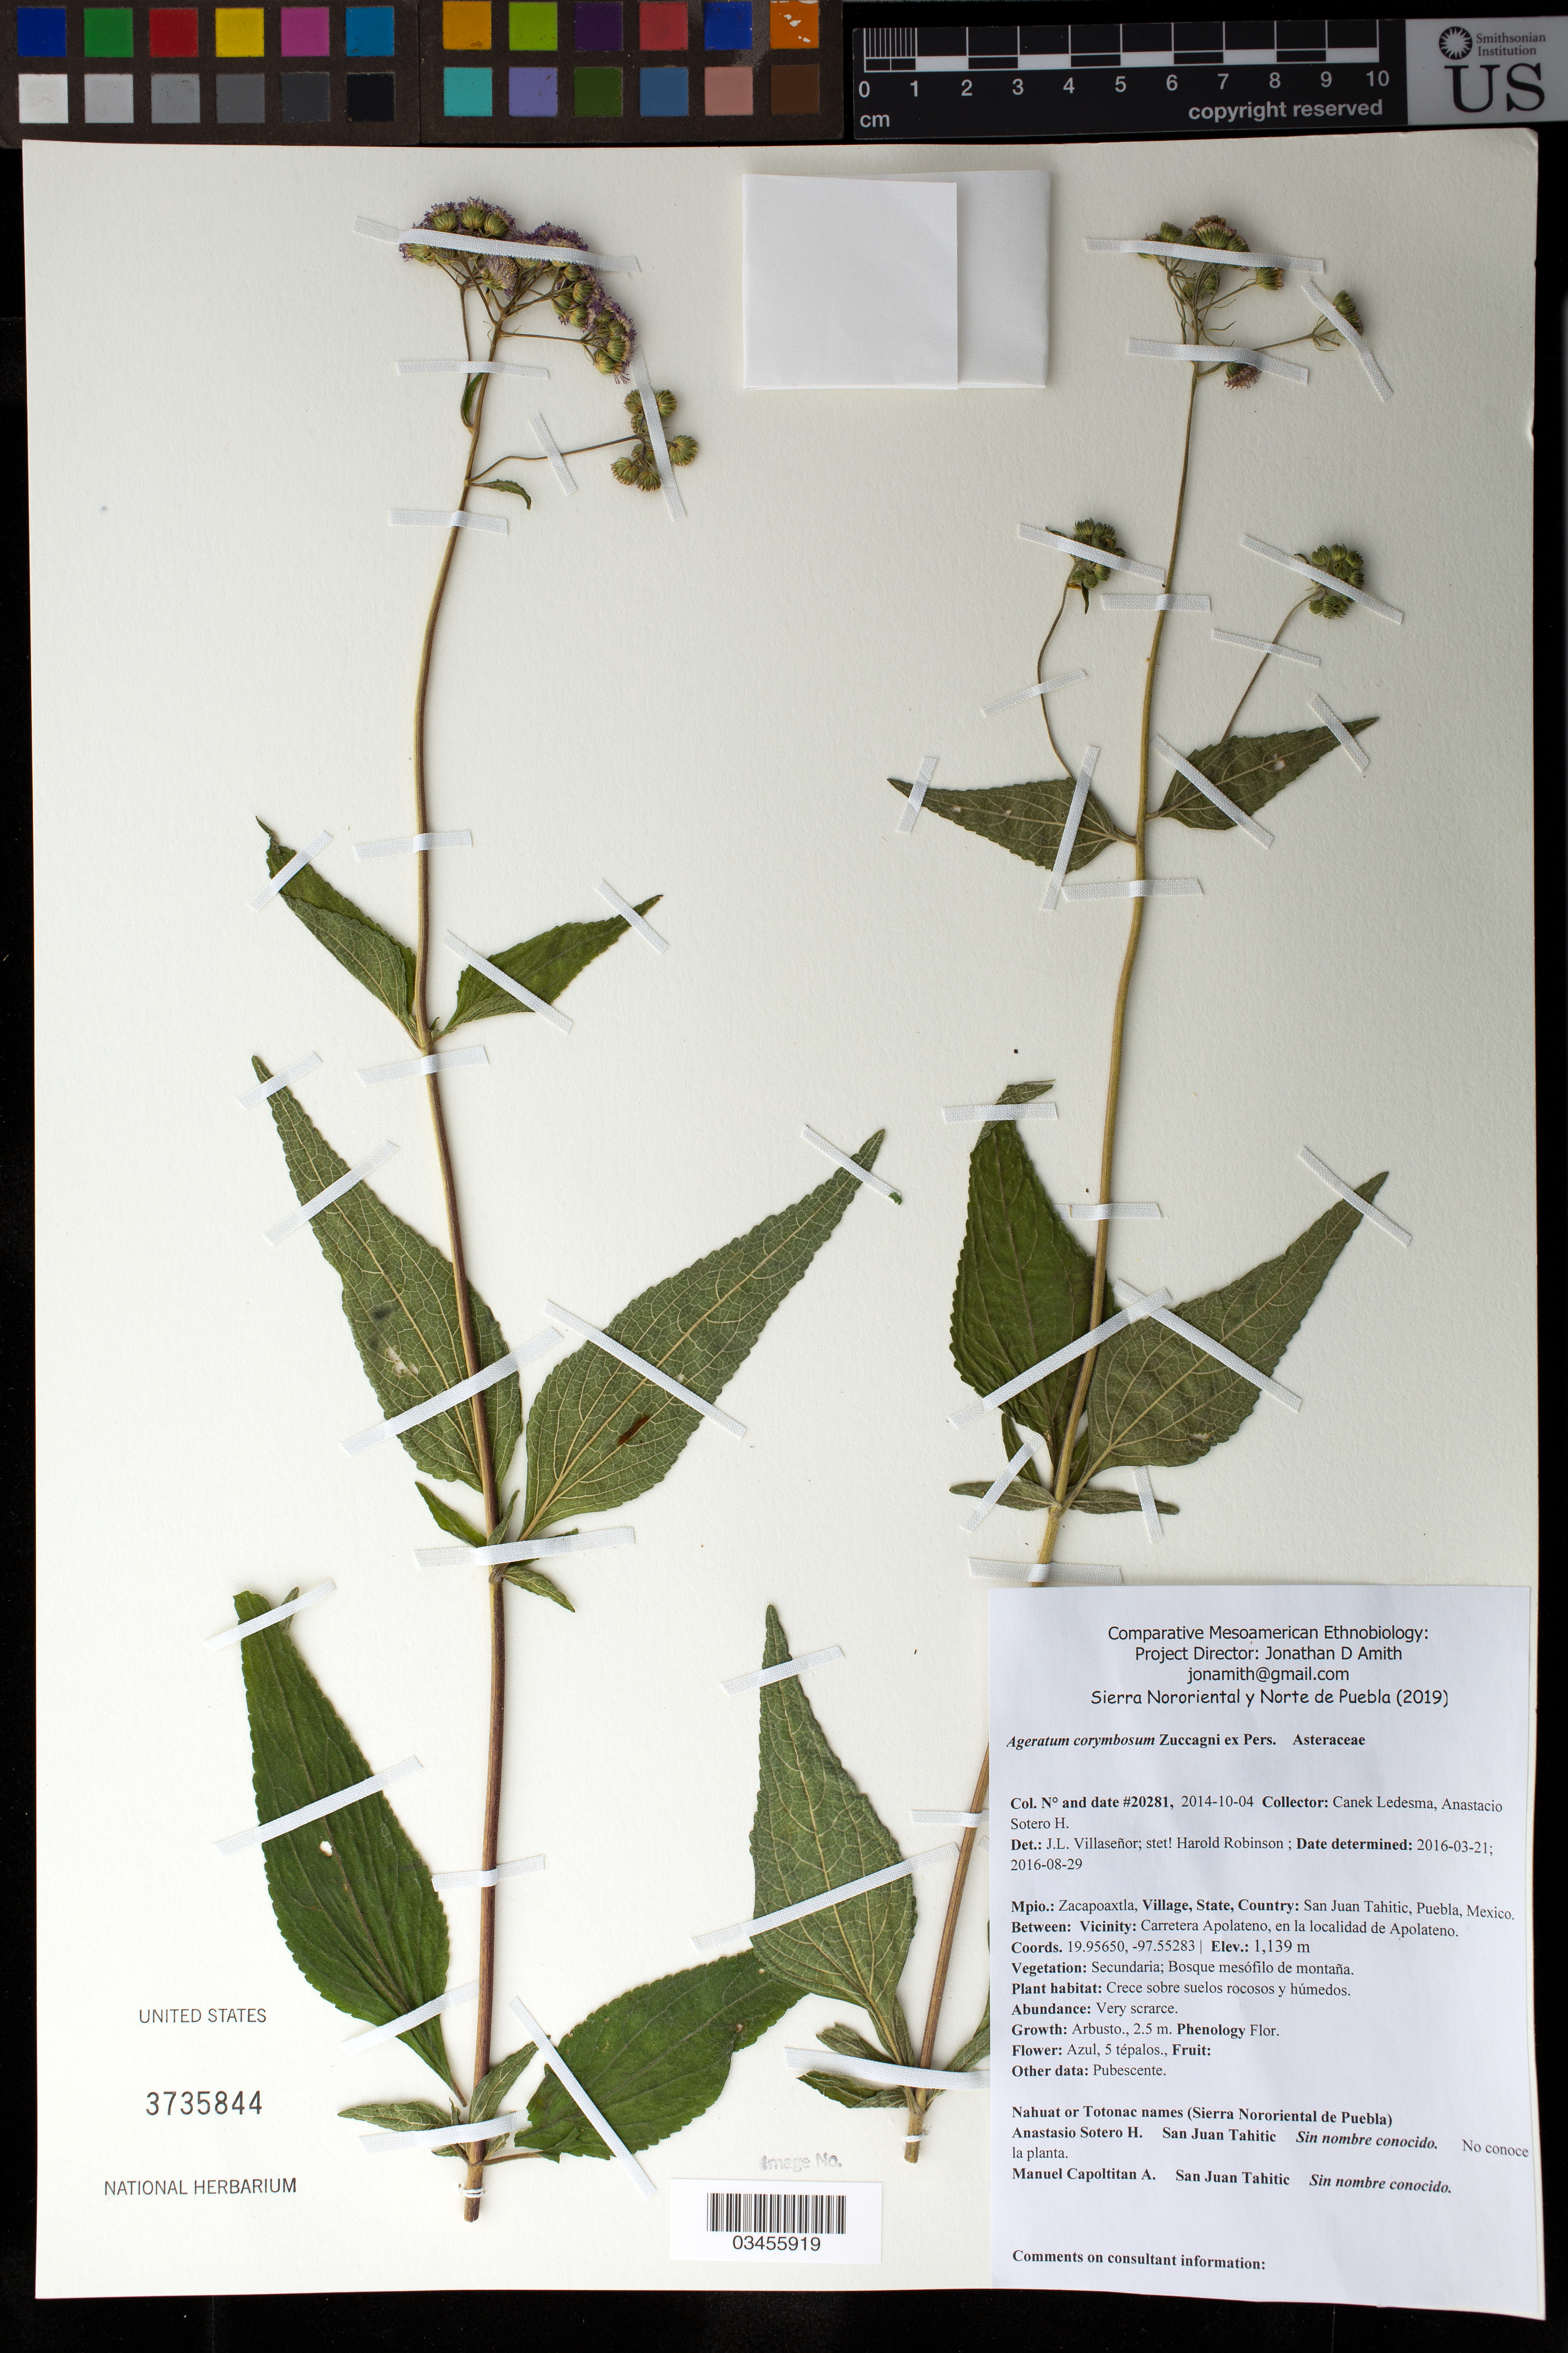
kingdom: Plantae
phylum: Tracheophyta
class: Magnoliopsida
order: Asterales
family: Asteraceae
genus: Ageratum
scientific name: Ageratum corymbosum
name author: Zuccagni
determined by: Robinson, Harold E., (US)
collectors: Canek Ledesma C.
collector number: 20281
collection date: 2014-10-04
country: México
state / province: Puebla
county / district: Zacapoaxtla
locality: PUEBLO: San Juan Tahitic; LOCALIDAD EXACTA: Carretera Apolateno, en la localidad de Apolateno.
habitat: Bosque mesófilo de montaña; crece sobre suelos rocosos y húmedos.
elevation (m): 1139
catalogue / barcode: US 3735844